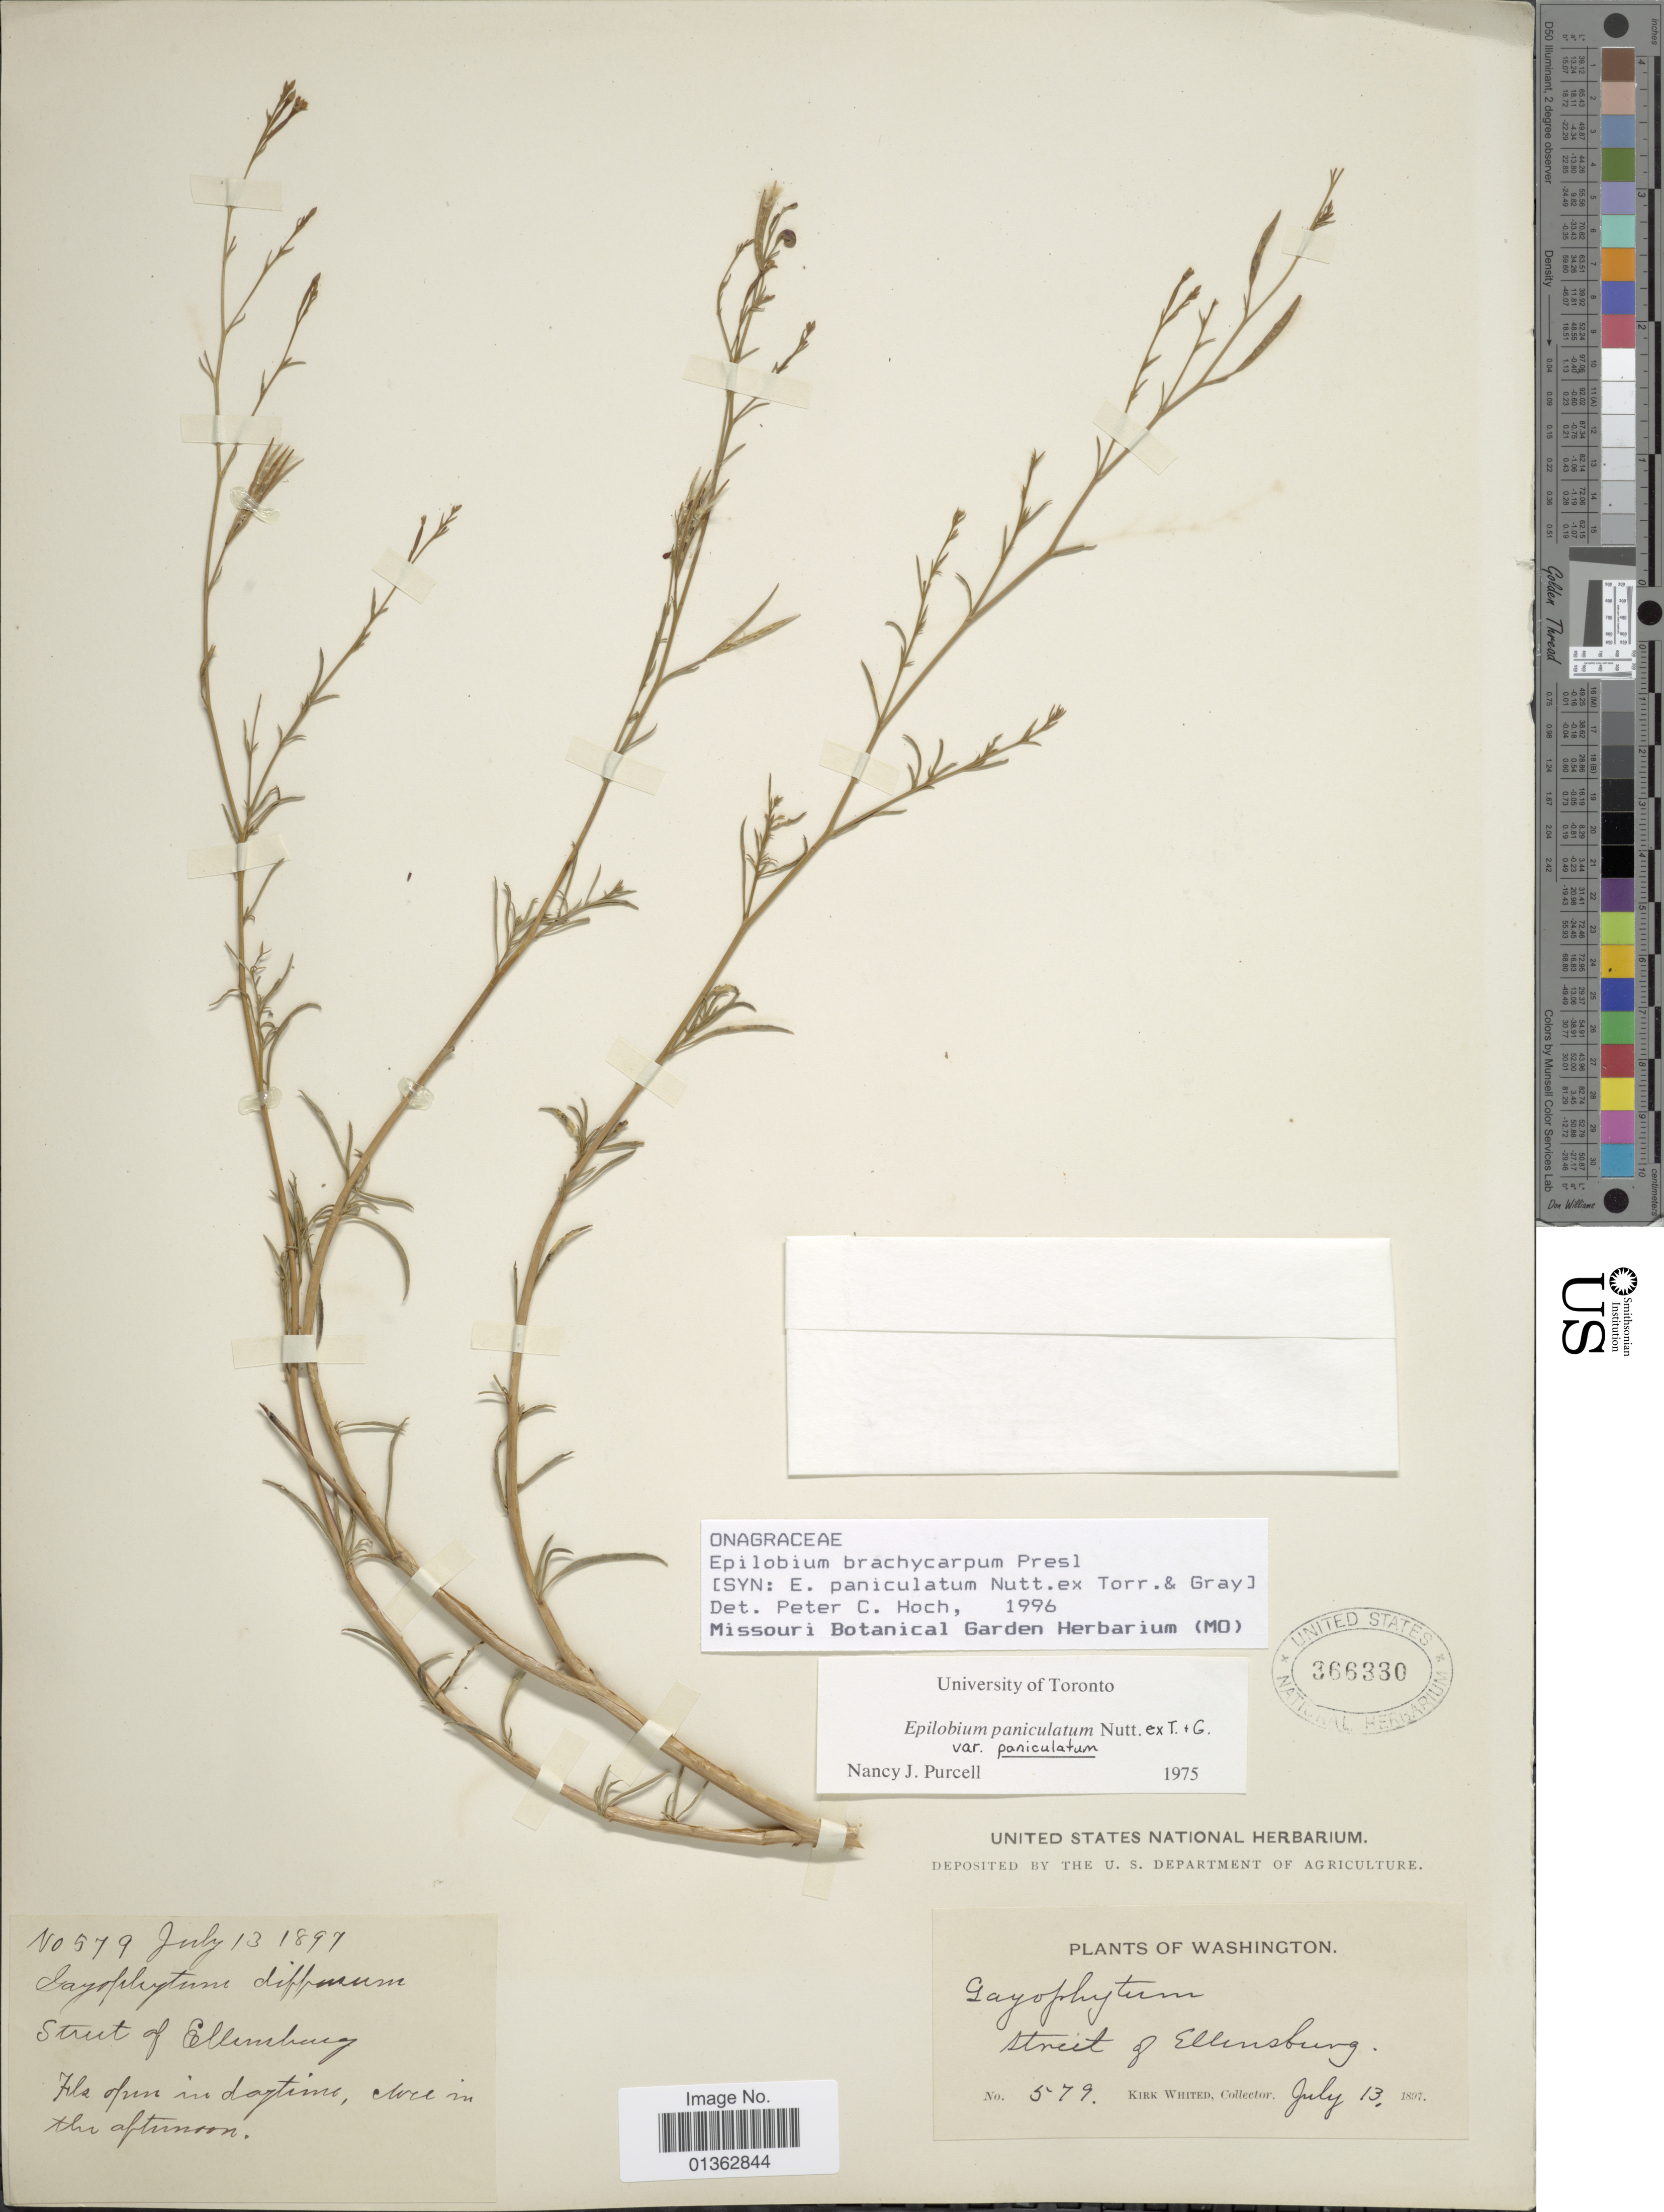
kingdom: Plantae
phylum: Tracheophyta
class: Magnoliopsida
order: Myrtales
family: Onagraceae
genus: Epilobium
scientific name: Epilobium brachycarpum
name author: C. Presl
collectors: K. Whited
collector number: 579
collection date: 1897-07-13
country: United States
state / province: Washington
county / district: Kittitas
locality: Street of Ellensburg.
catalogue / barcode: US 366330